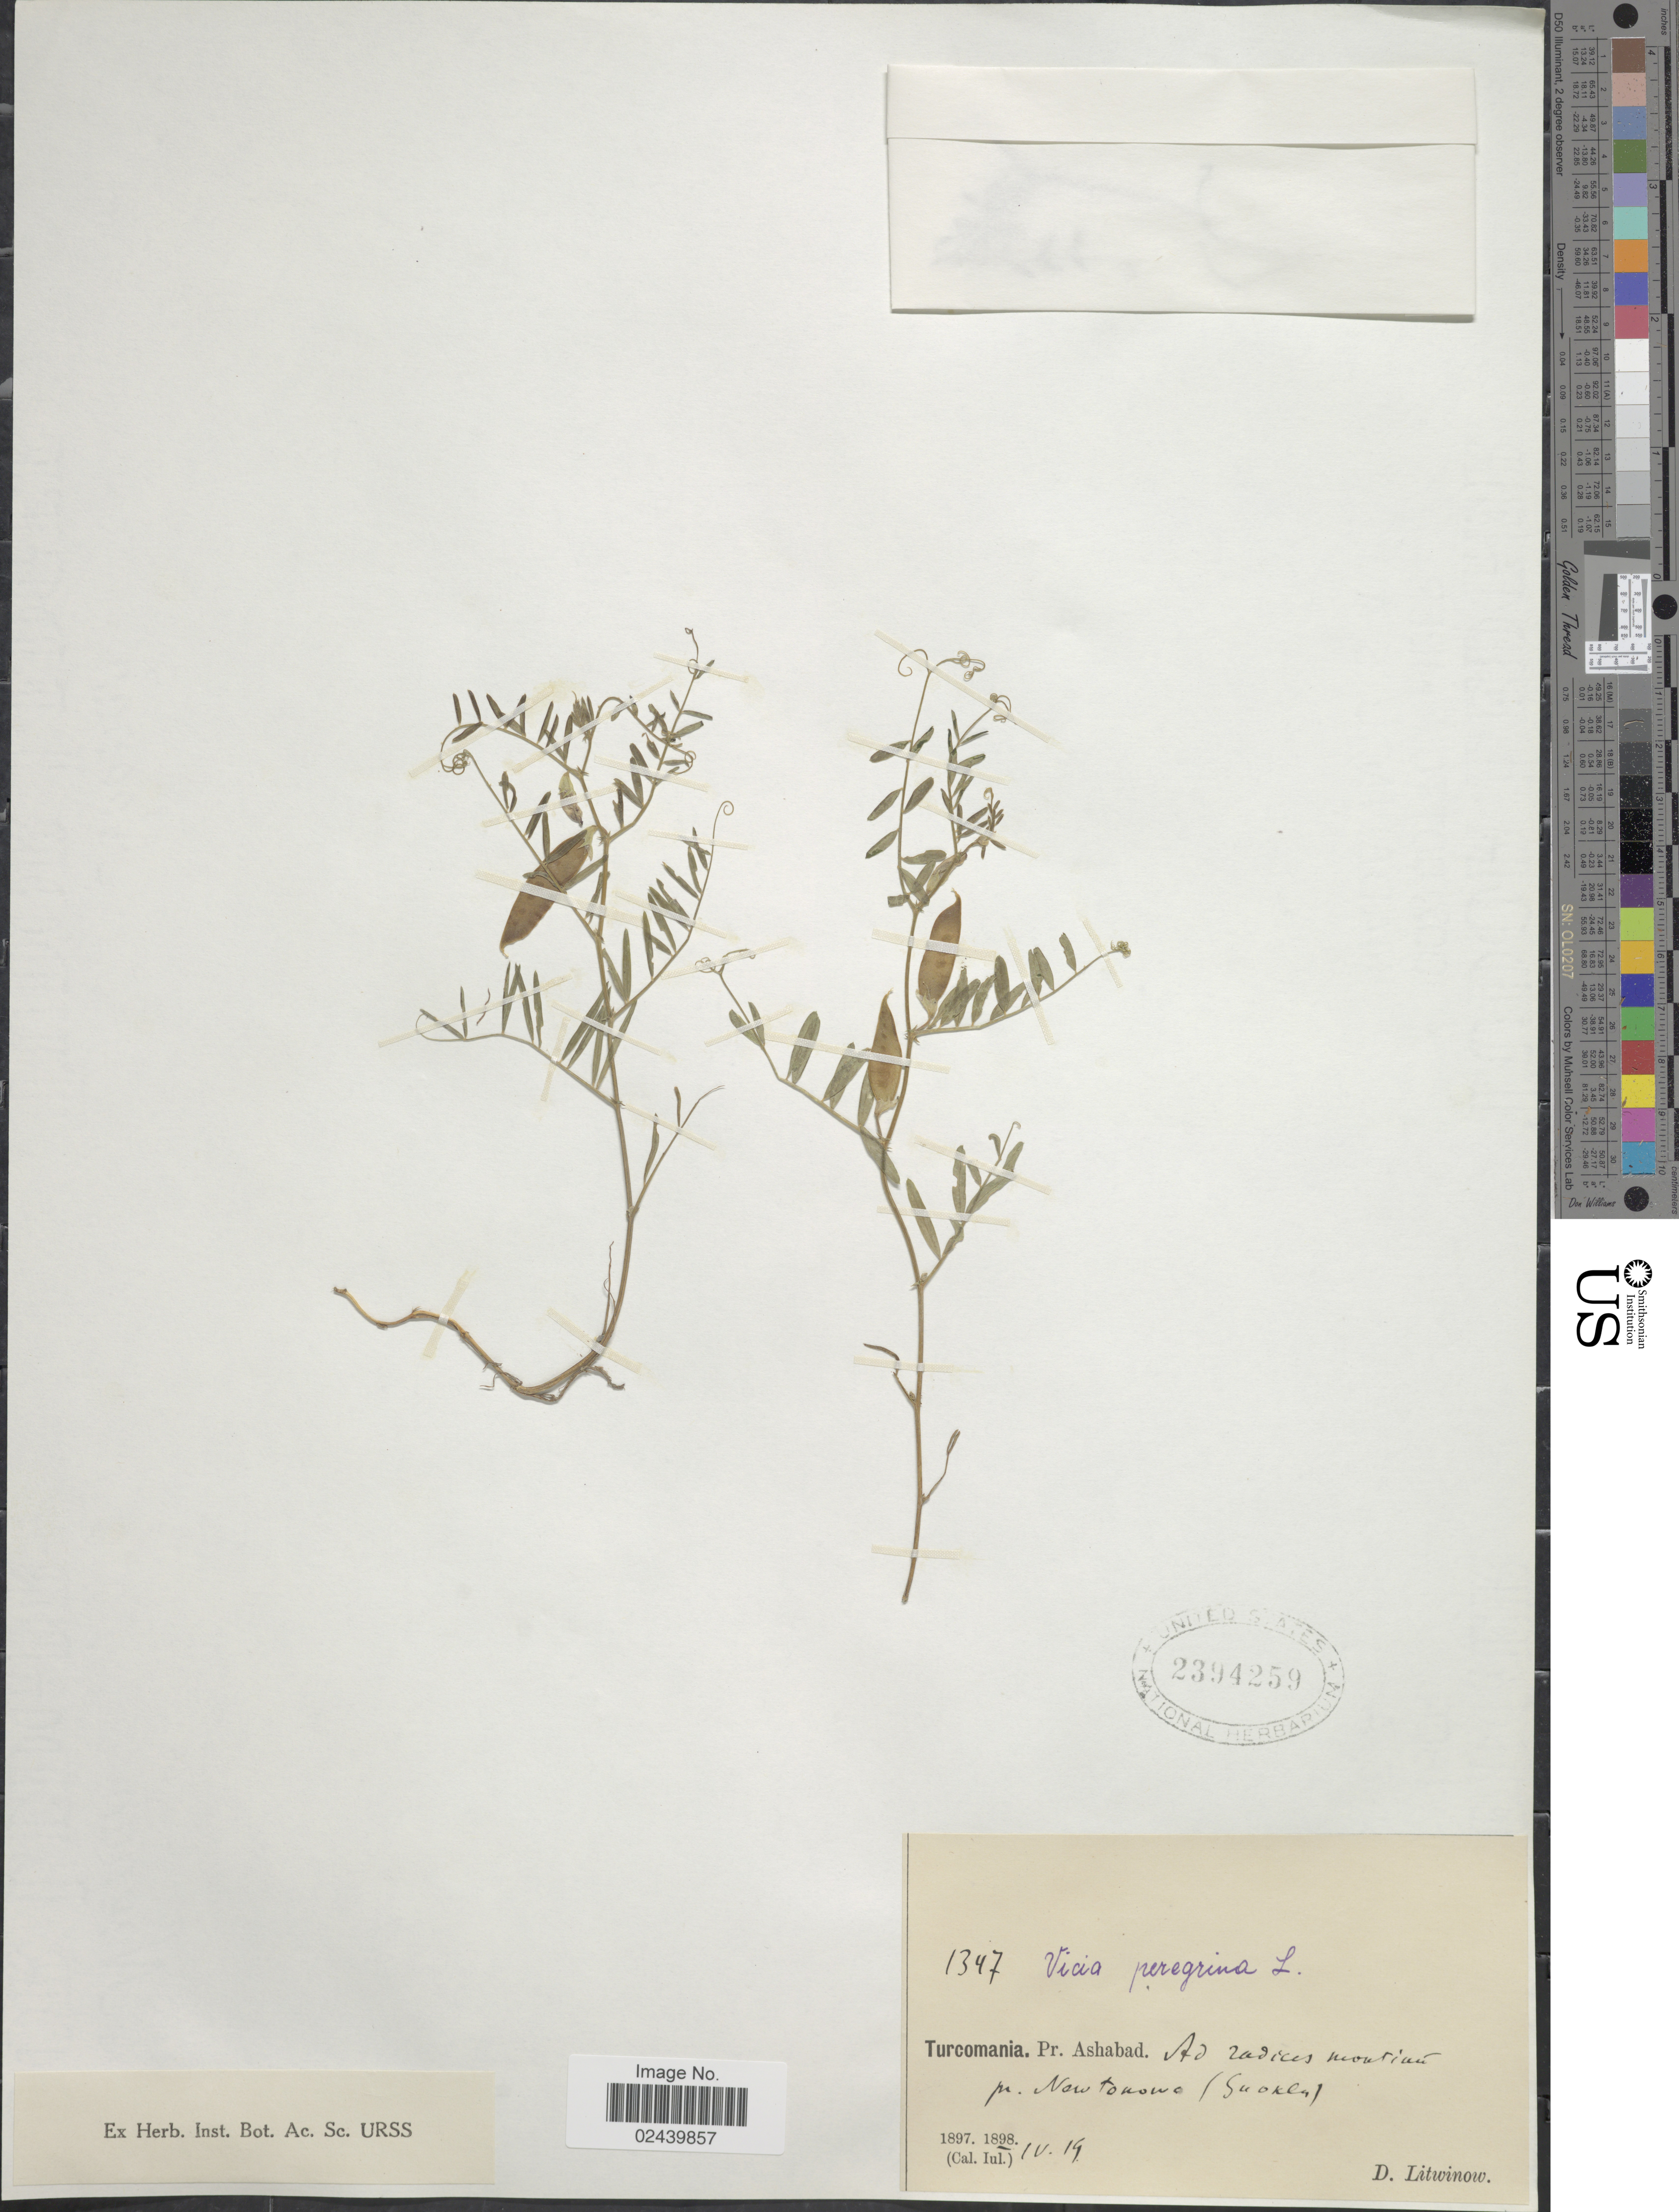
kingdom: Plantae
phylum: Tracheophyta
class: Magnoliopsida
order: Fabales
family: Fabaceae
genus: Vicia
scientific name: Vicia peregrina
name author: L.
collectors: D. Litwinow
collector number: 1347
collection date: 1898-04-19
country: Turkmenistan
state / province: Ahal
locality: Turcomania. Pr. Ashabad pr. New Tokowe (Suoklu) [interpreted]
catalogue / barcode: US 2394259